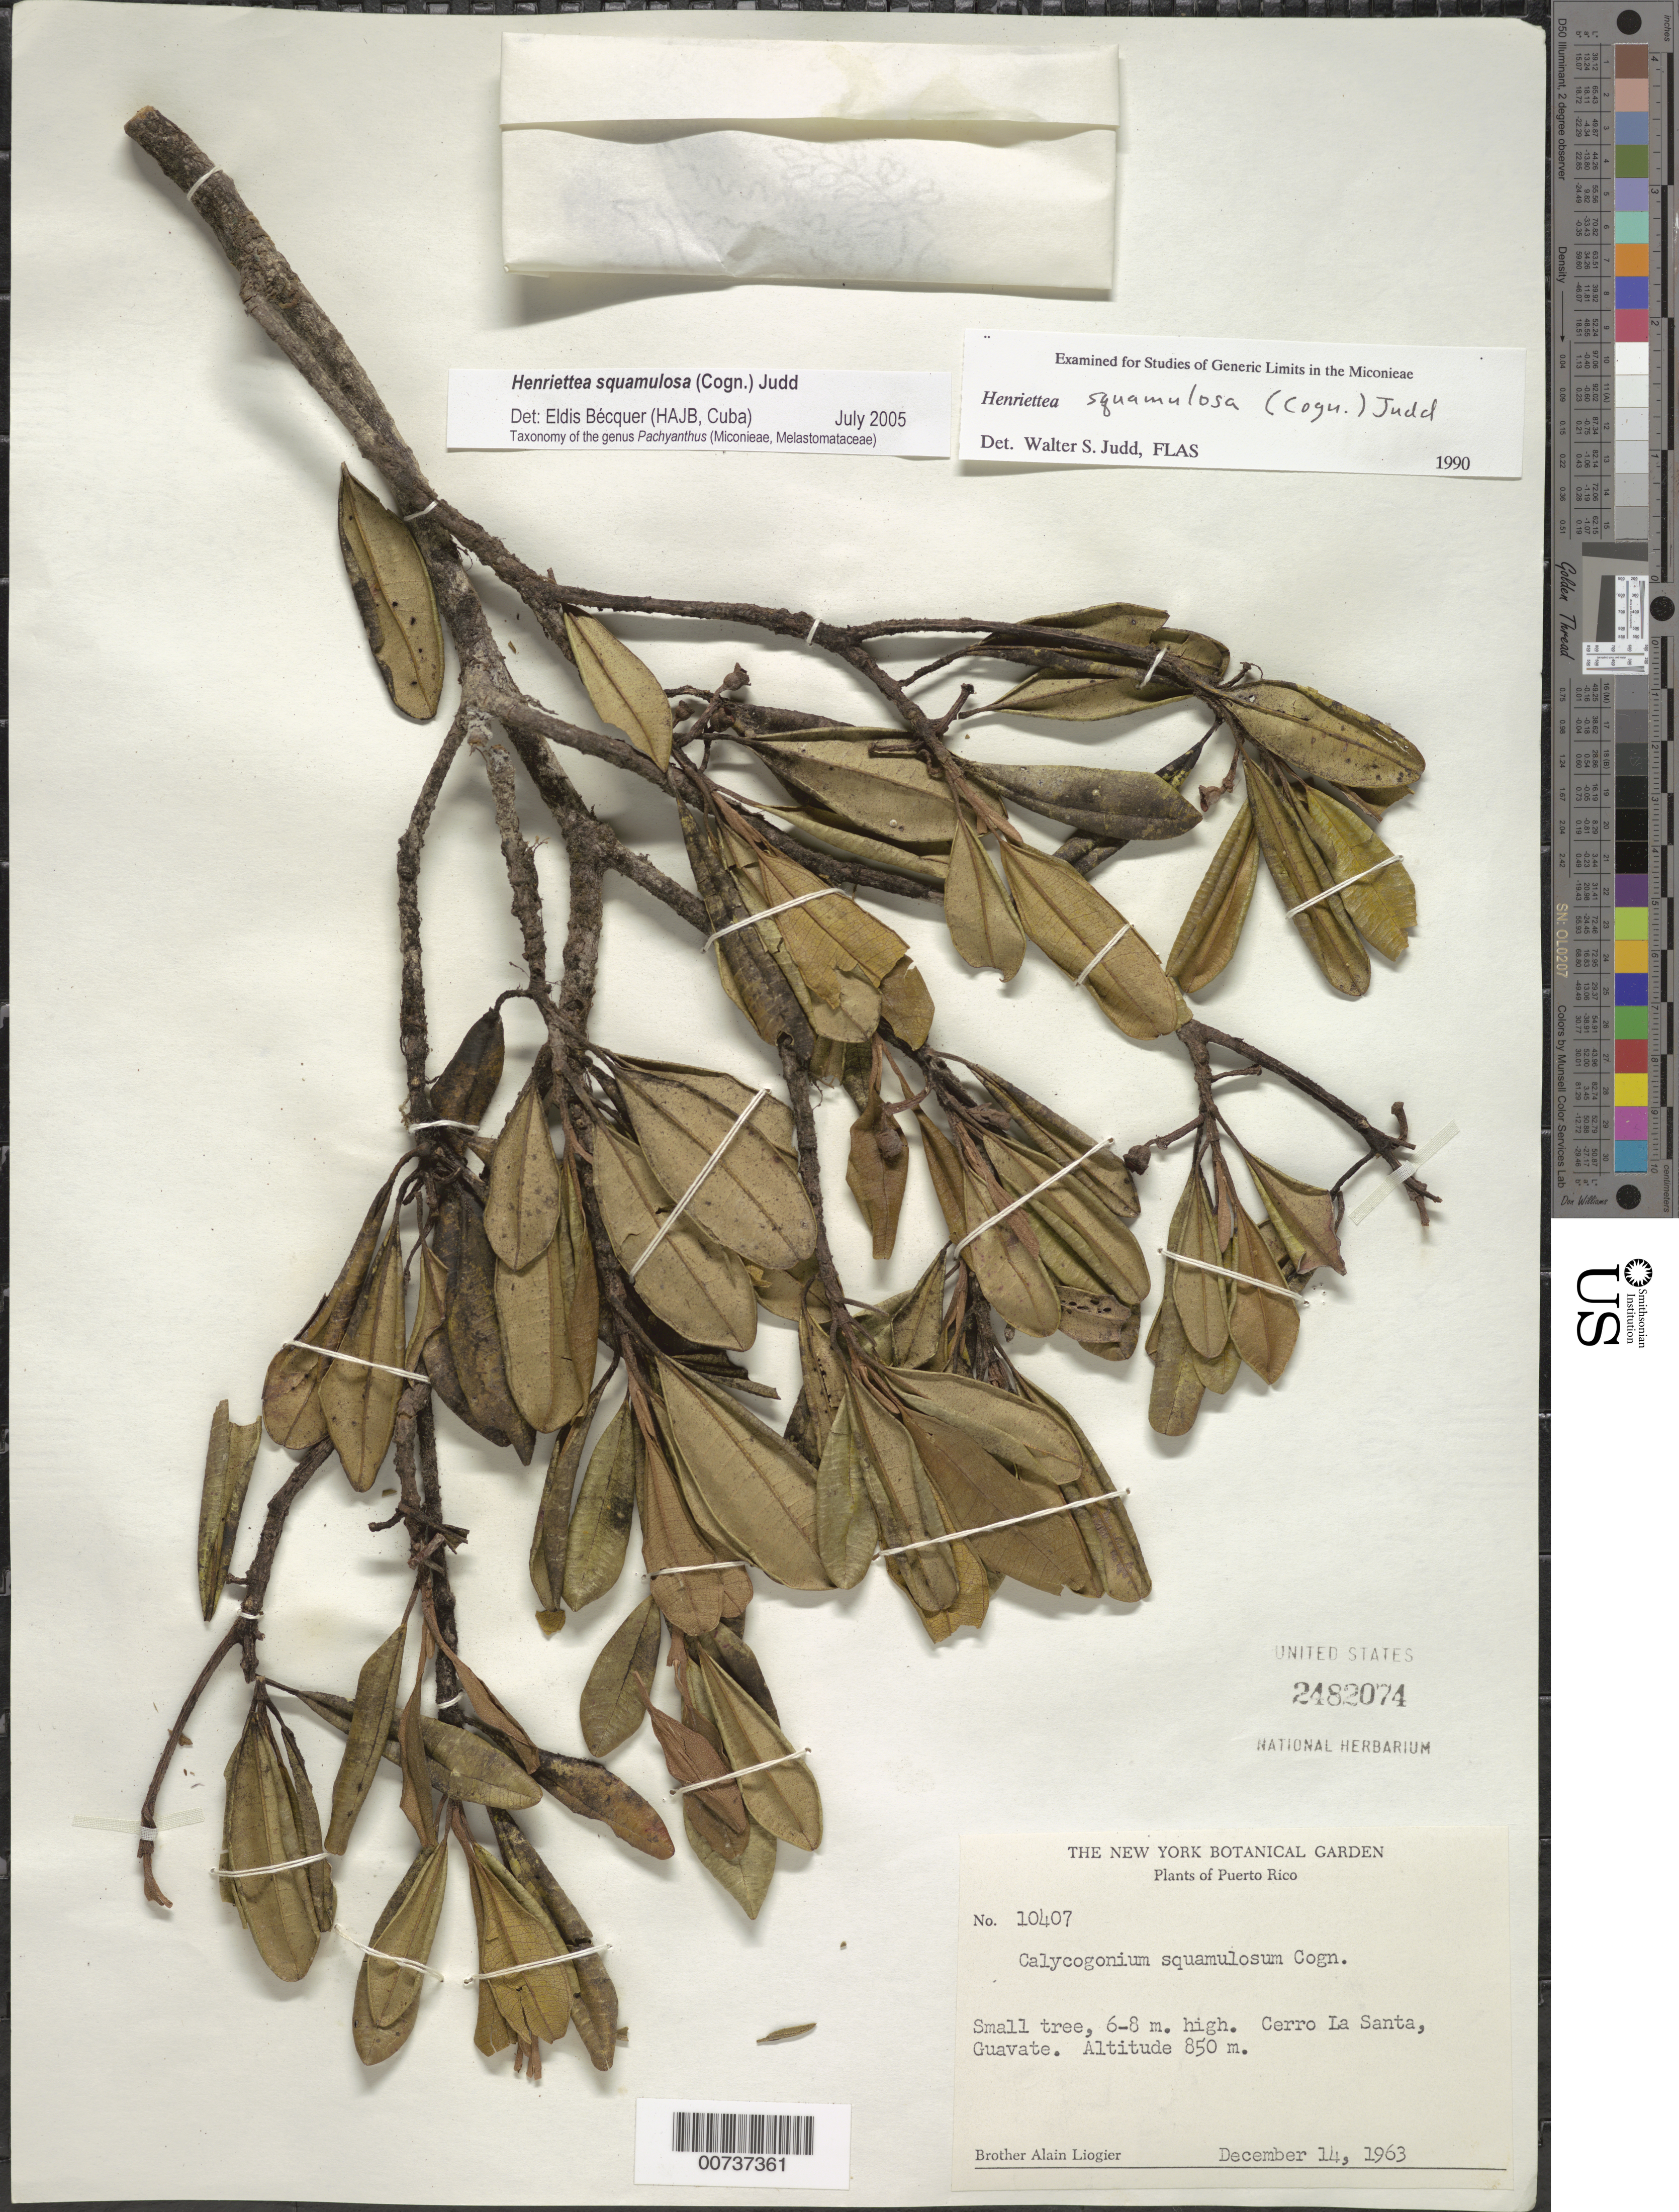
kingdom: Plantae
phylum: Tracheophyta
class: Magnoliopsida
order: Myrtales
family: Melastomataceae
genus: Henriettea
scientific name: Henriettea squamulosa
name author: (Cogn.) Judd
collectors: A. H. Liogier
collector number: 10407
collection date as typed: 14 Dec 1963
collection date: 1963-12-14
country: Puerto Rico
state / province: Cayey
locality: Cerro La Santa, Guavate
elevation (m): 850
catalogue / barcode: US 2482074